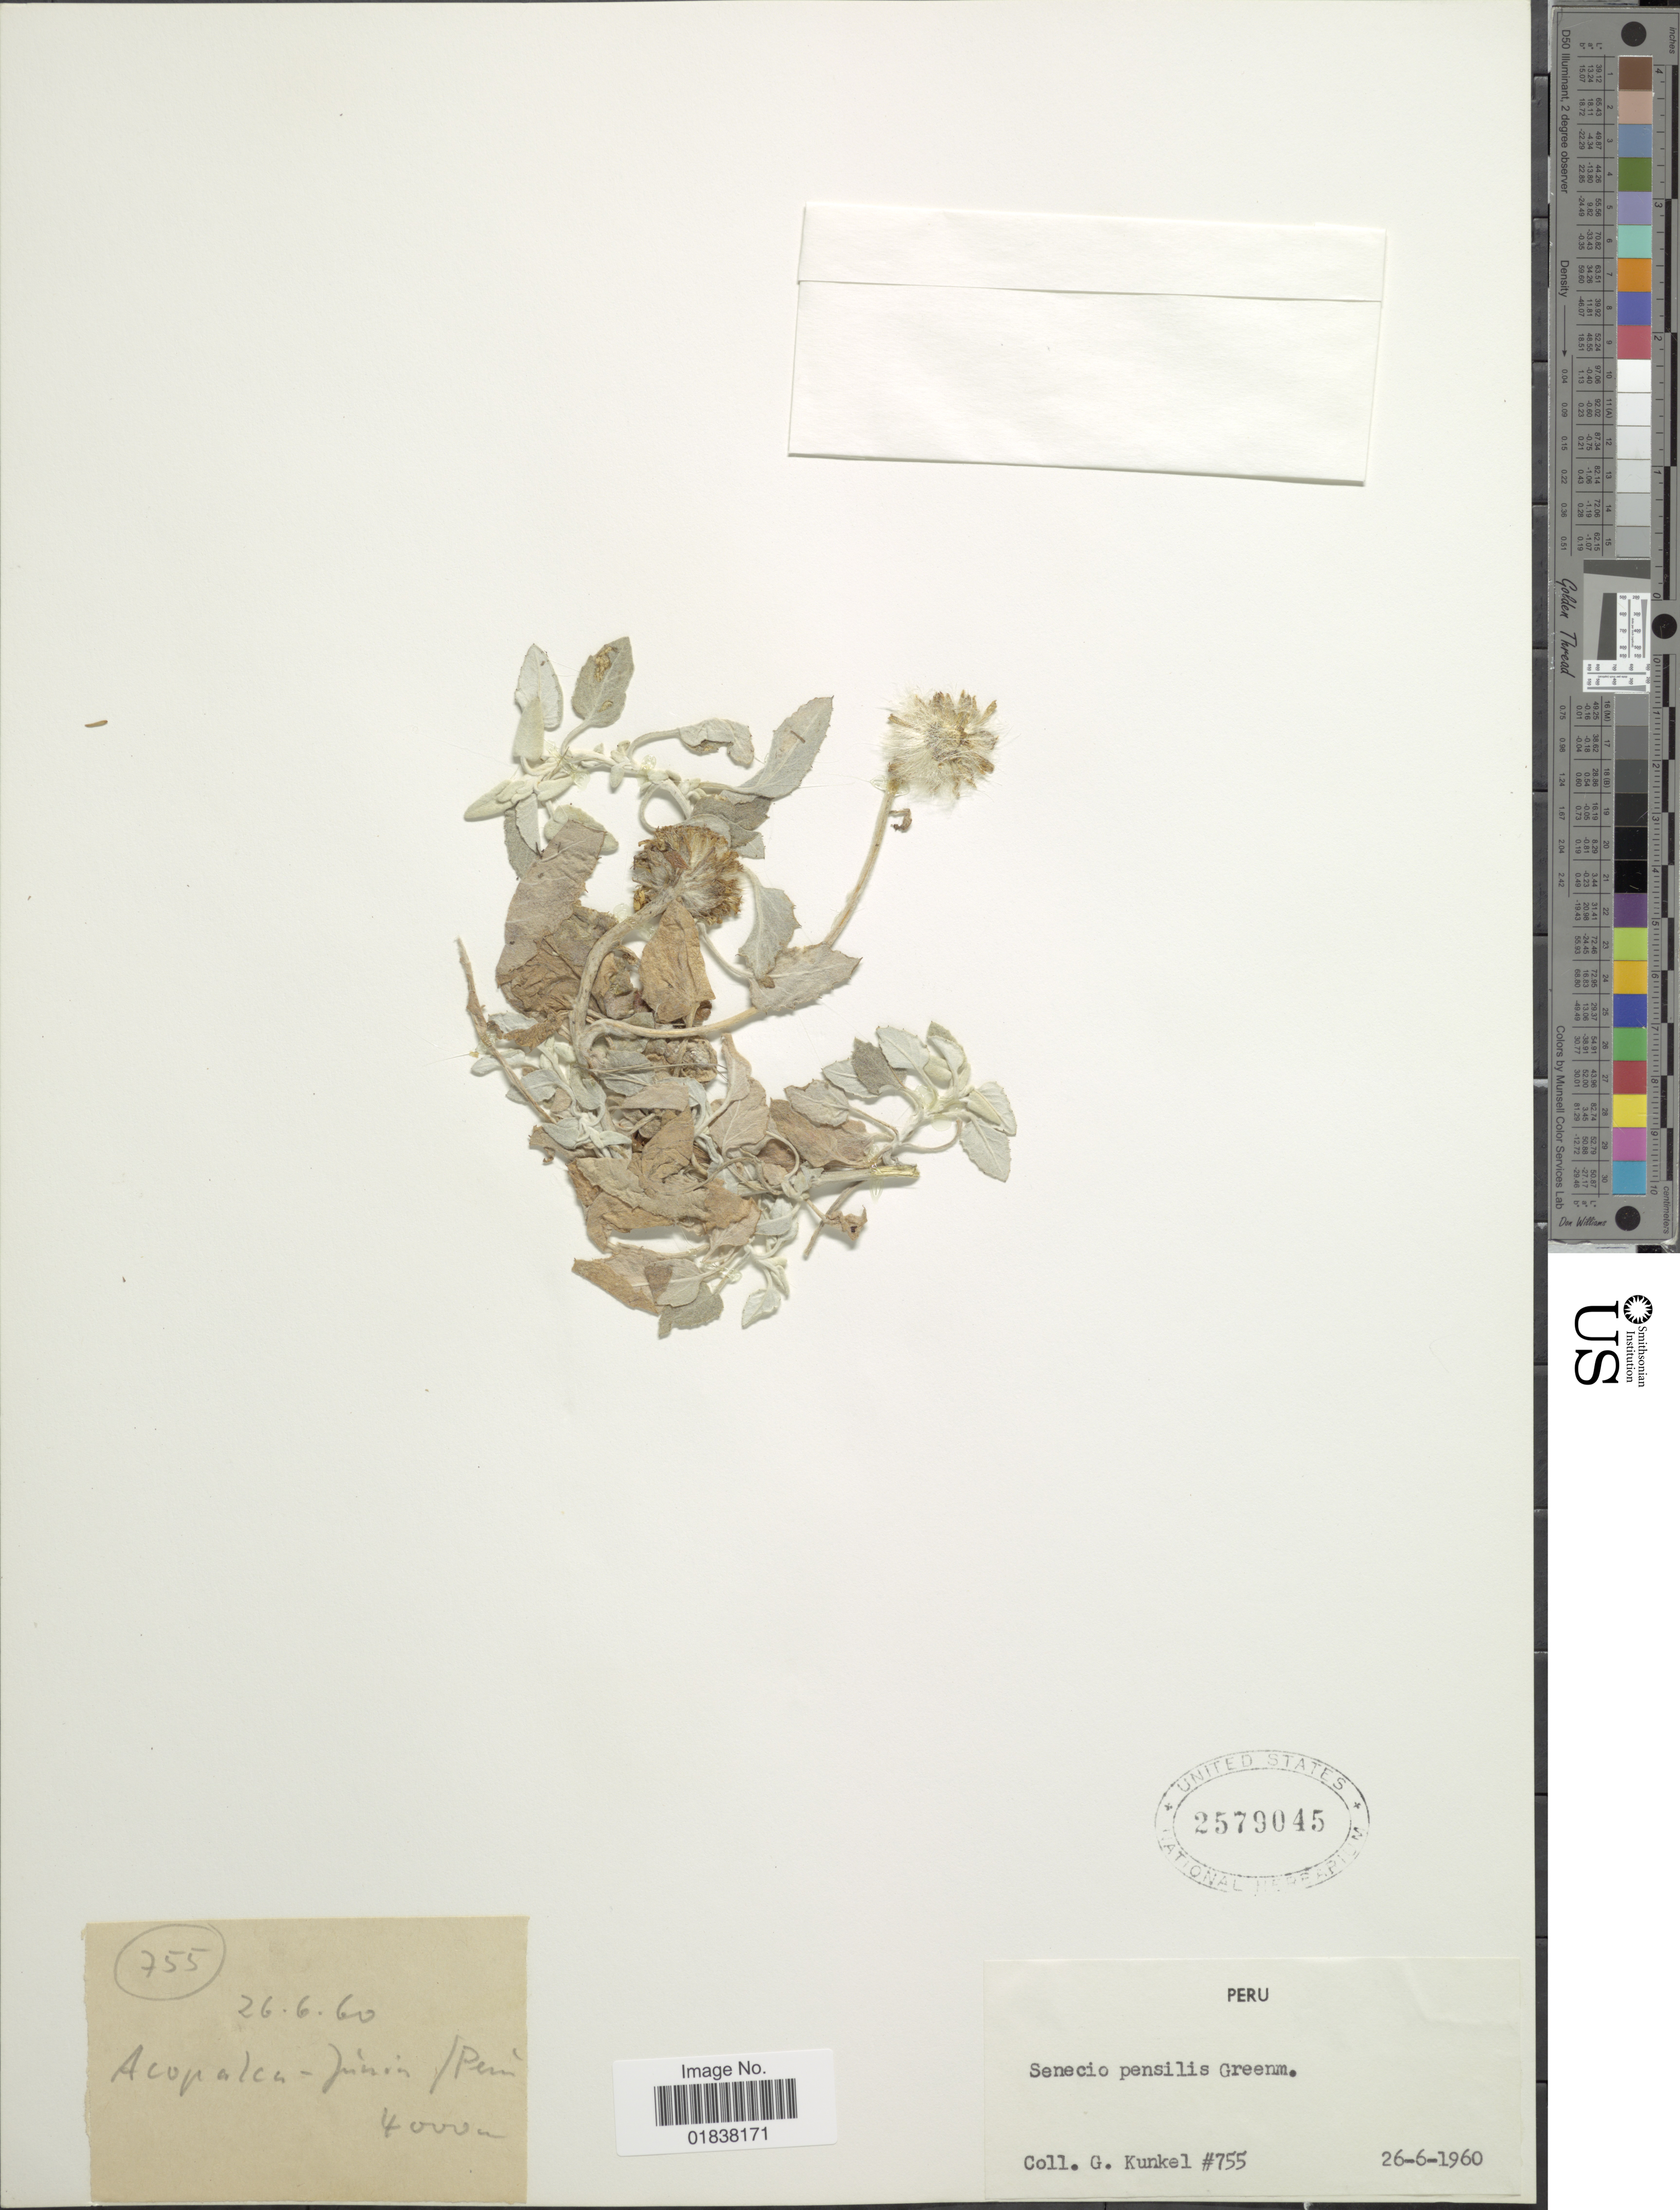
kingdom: Plantae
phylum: Tracheophyta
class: Magnoliopsida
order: Asterales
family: Asteraceae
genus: Senecio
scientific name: Senecio pensilis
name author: Greenm.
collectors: G. Kunkel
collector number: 755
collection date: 1960-06-26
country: Peru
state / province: Junín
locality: Acopalca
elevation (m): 4000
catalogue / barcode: US 2579045